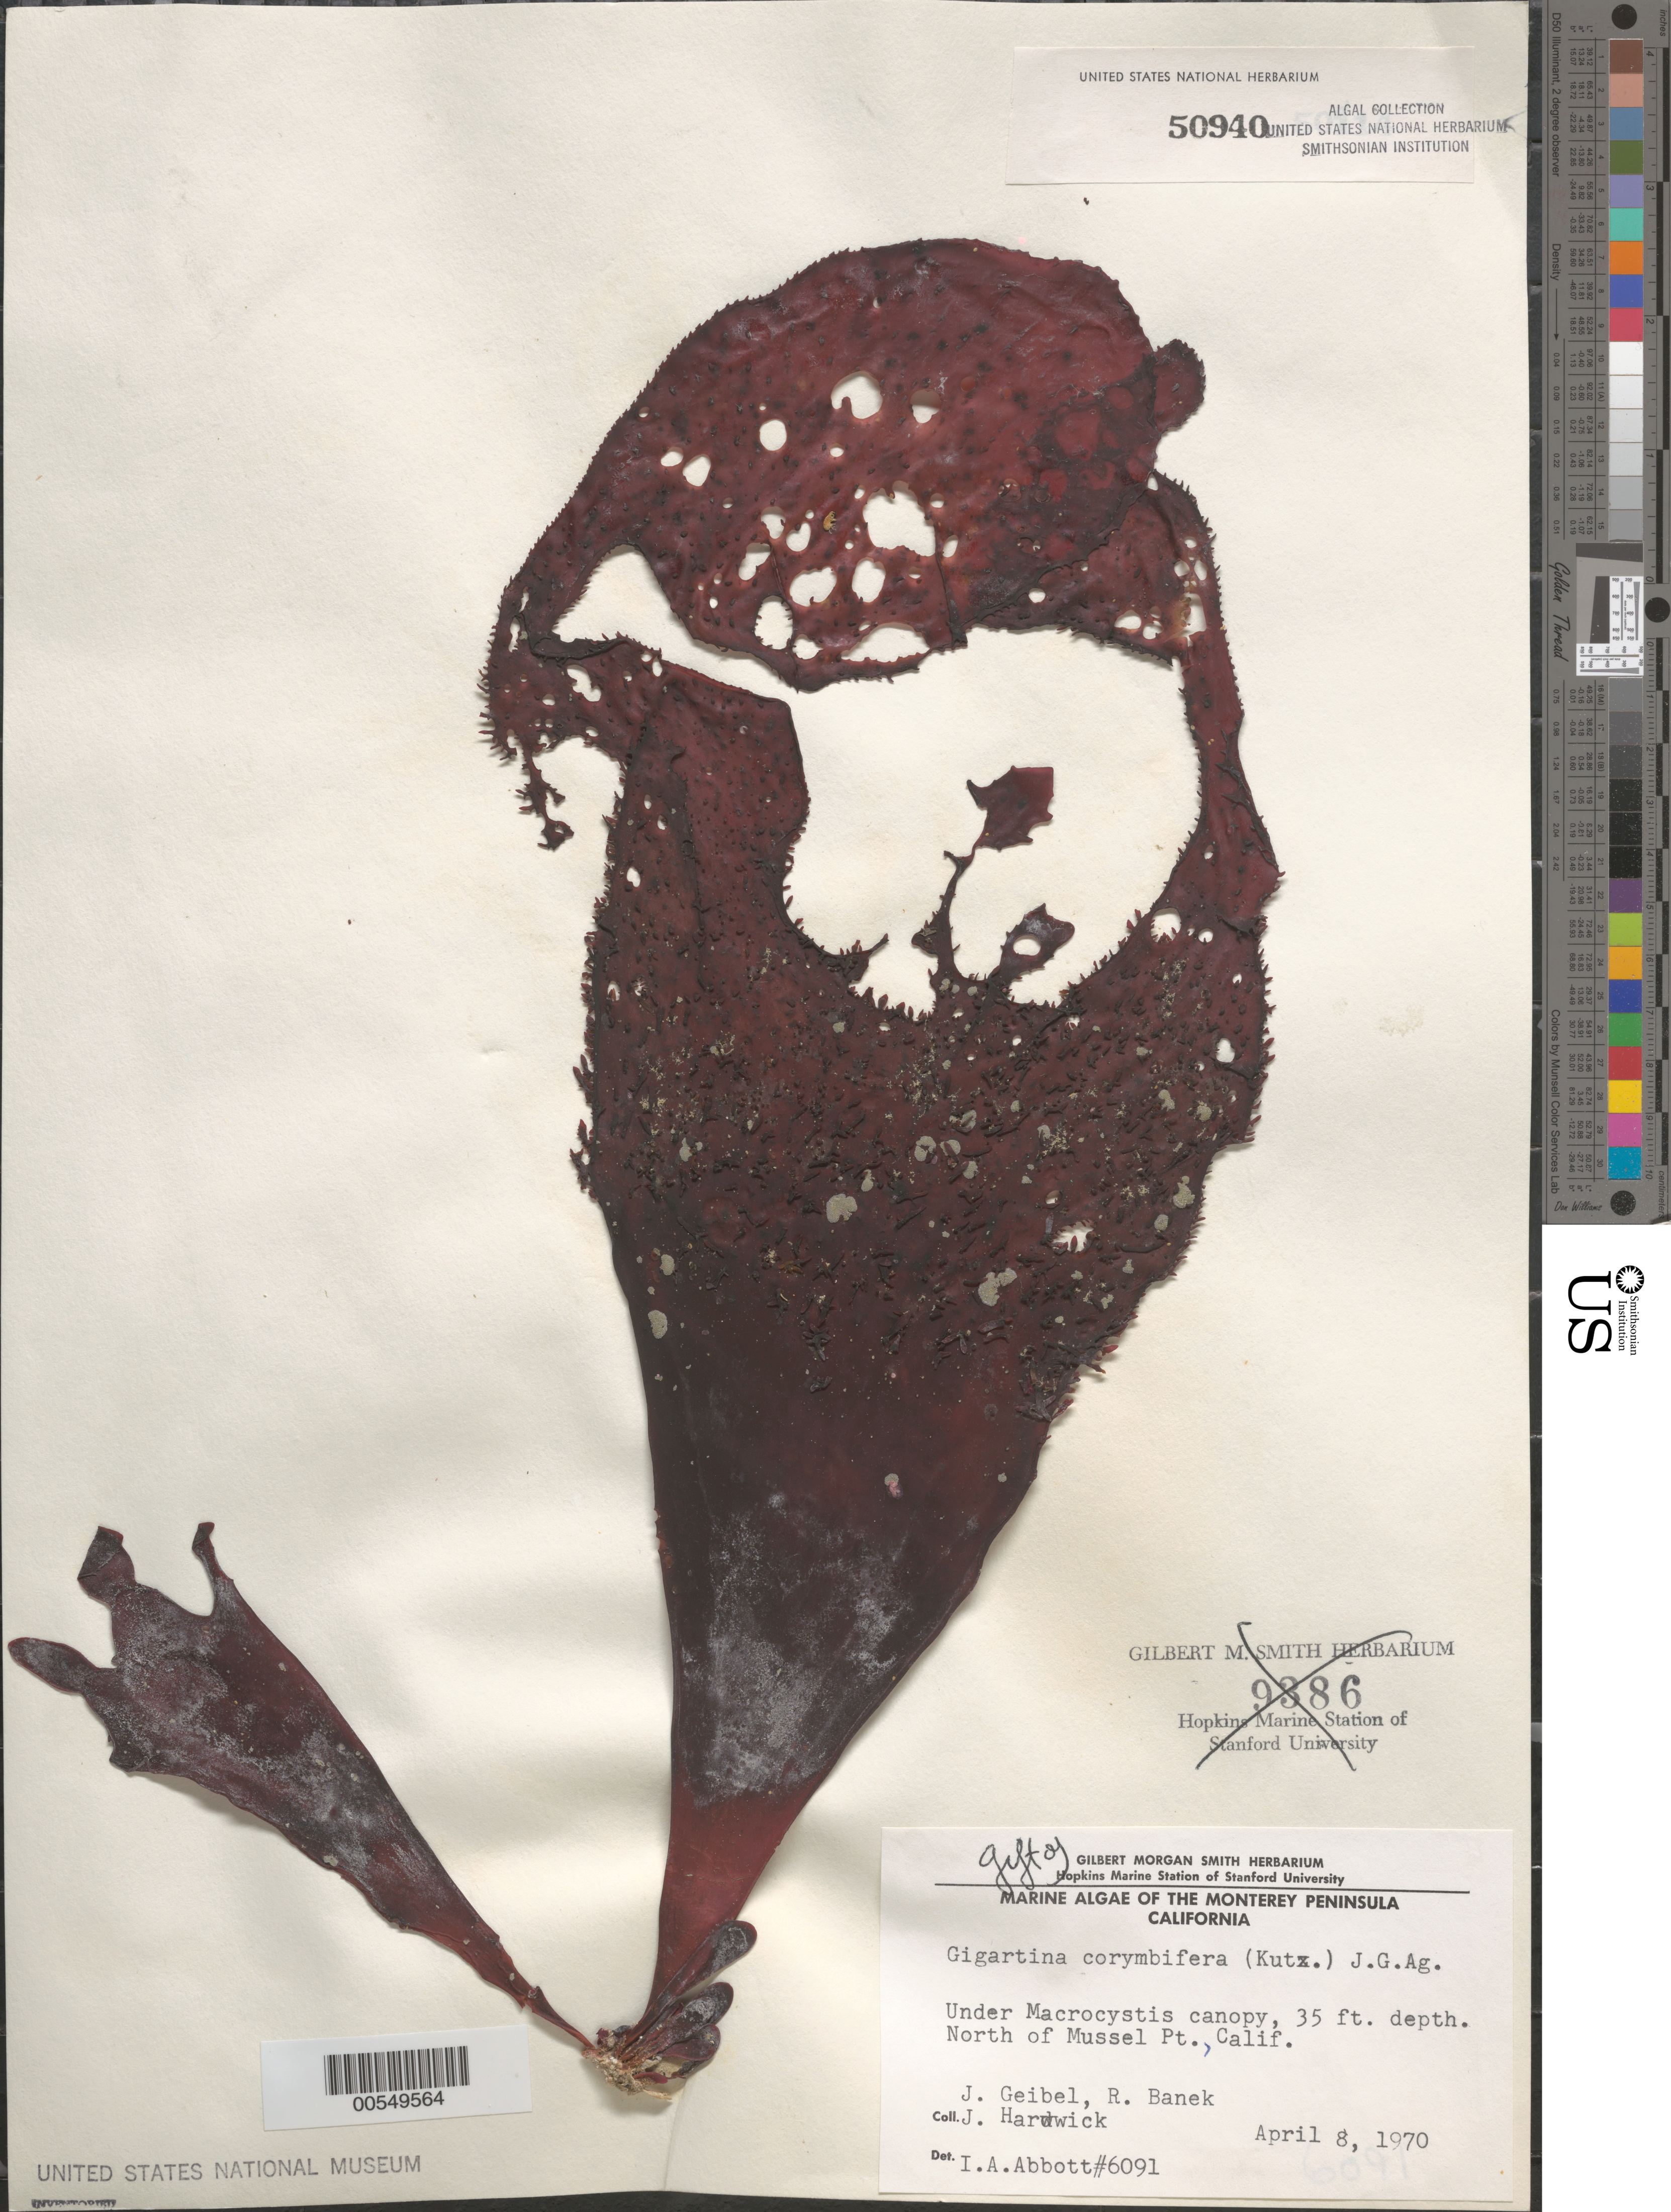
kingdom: Plantae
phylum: Rhodophyta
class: Florideophyceae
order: Gigartinales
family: Gigartinaceae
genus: Chondracanthus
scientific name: Chondracanthus corymbiferus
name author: (Kütz.) Guiry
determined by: Algae name updating Project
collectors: J. Geibel, R. Banek & J. Hardwick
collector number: IAA 6091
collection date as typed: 08 Apr 1970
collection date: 1970-04-08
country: United States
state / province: California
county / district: Monterey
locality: North of Mussel Point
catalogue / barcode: US 50940